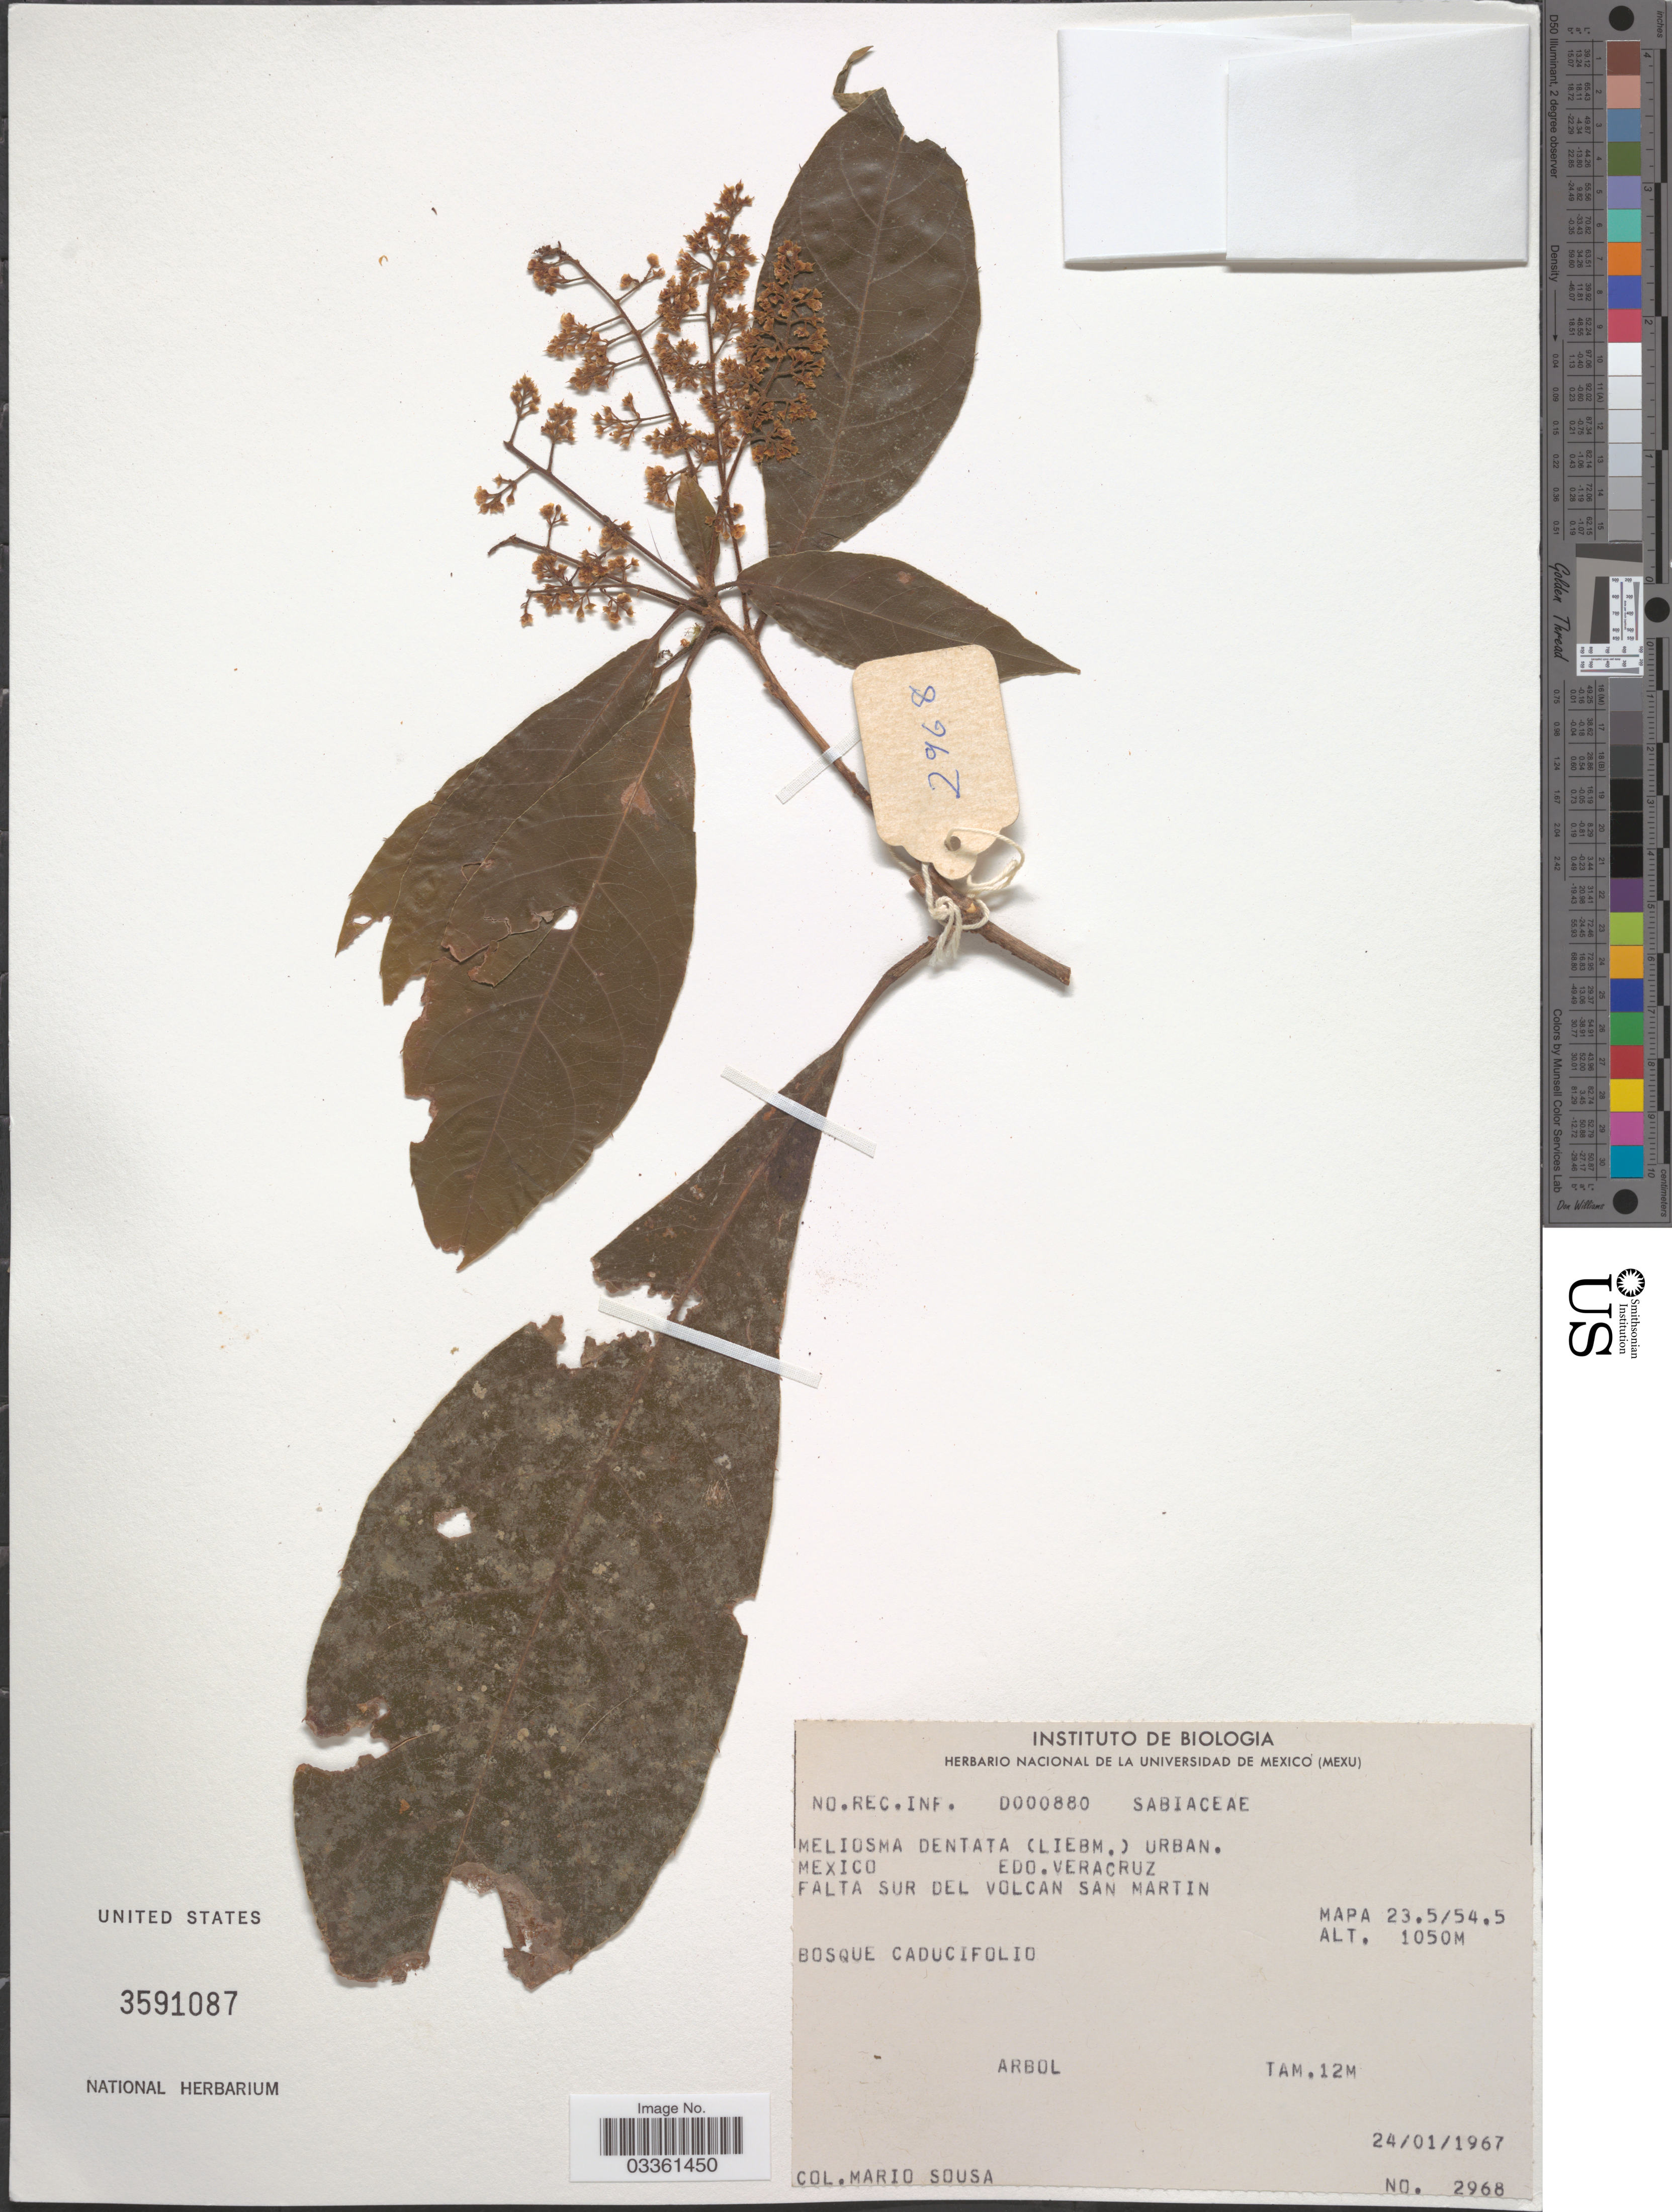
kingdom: Plantae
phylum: Tracheophyta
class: Magnoliopsida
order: Proteales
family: Sabiaceae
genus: Meliosma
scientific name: Meliosma dentata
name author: (Liebm.) Urb.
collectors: M. Sousa S.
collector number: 2968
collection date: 1967-01-24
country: Mexico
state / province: Veracruz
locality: Veracruz. Falta Sur del Volcan San Martin. Mapa 23.5/54.5.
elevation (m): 1050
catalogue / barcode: US 3591087